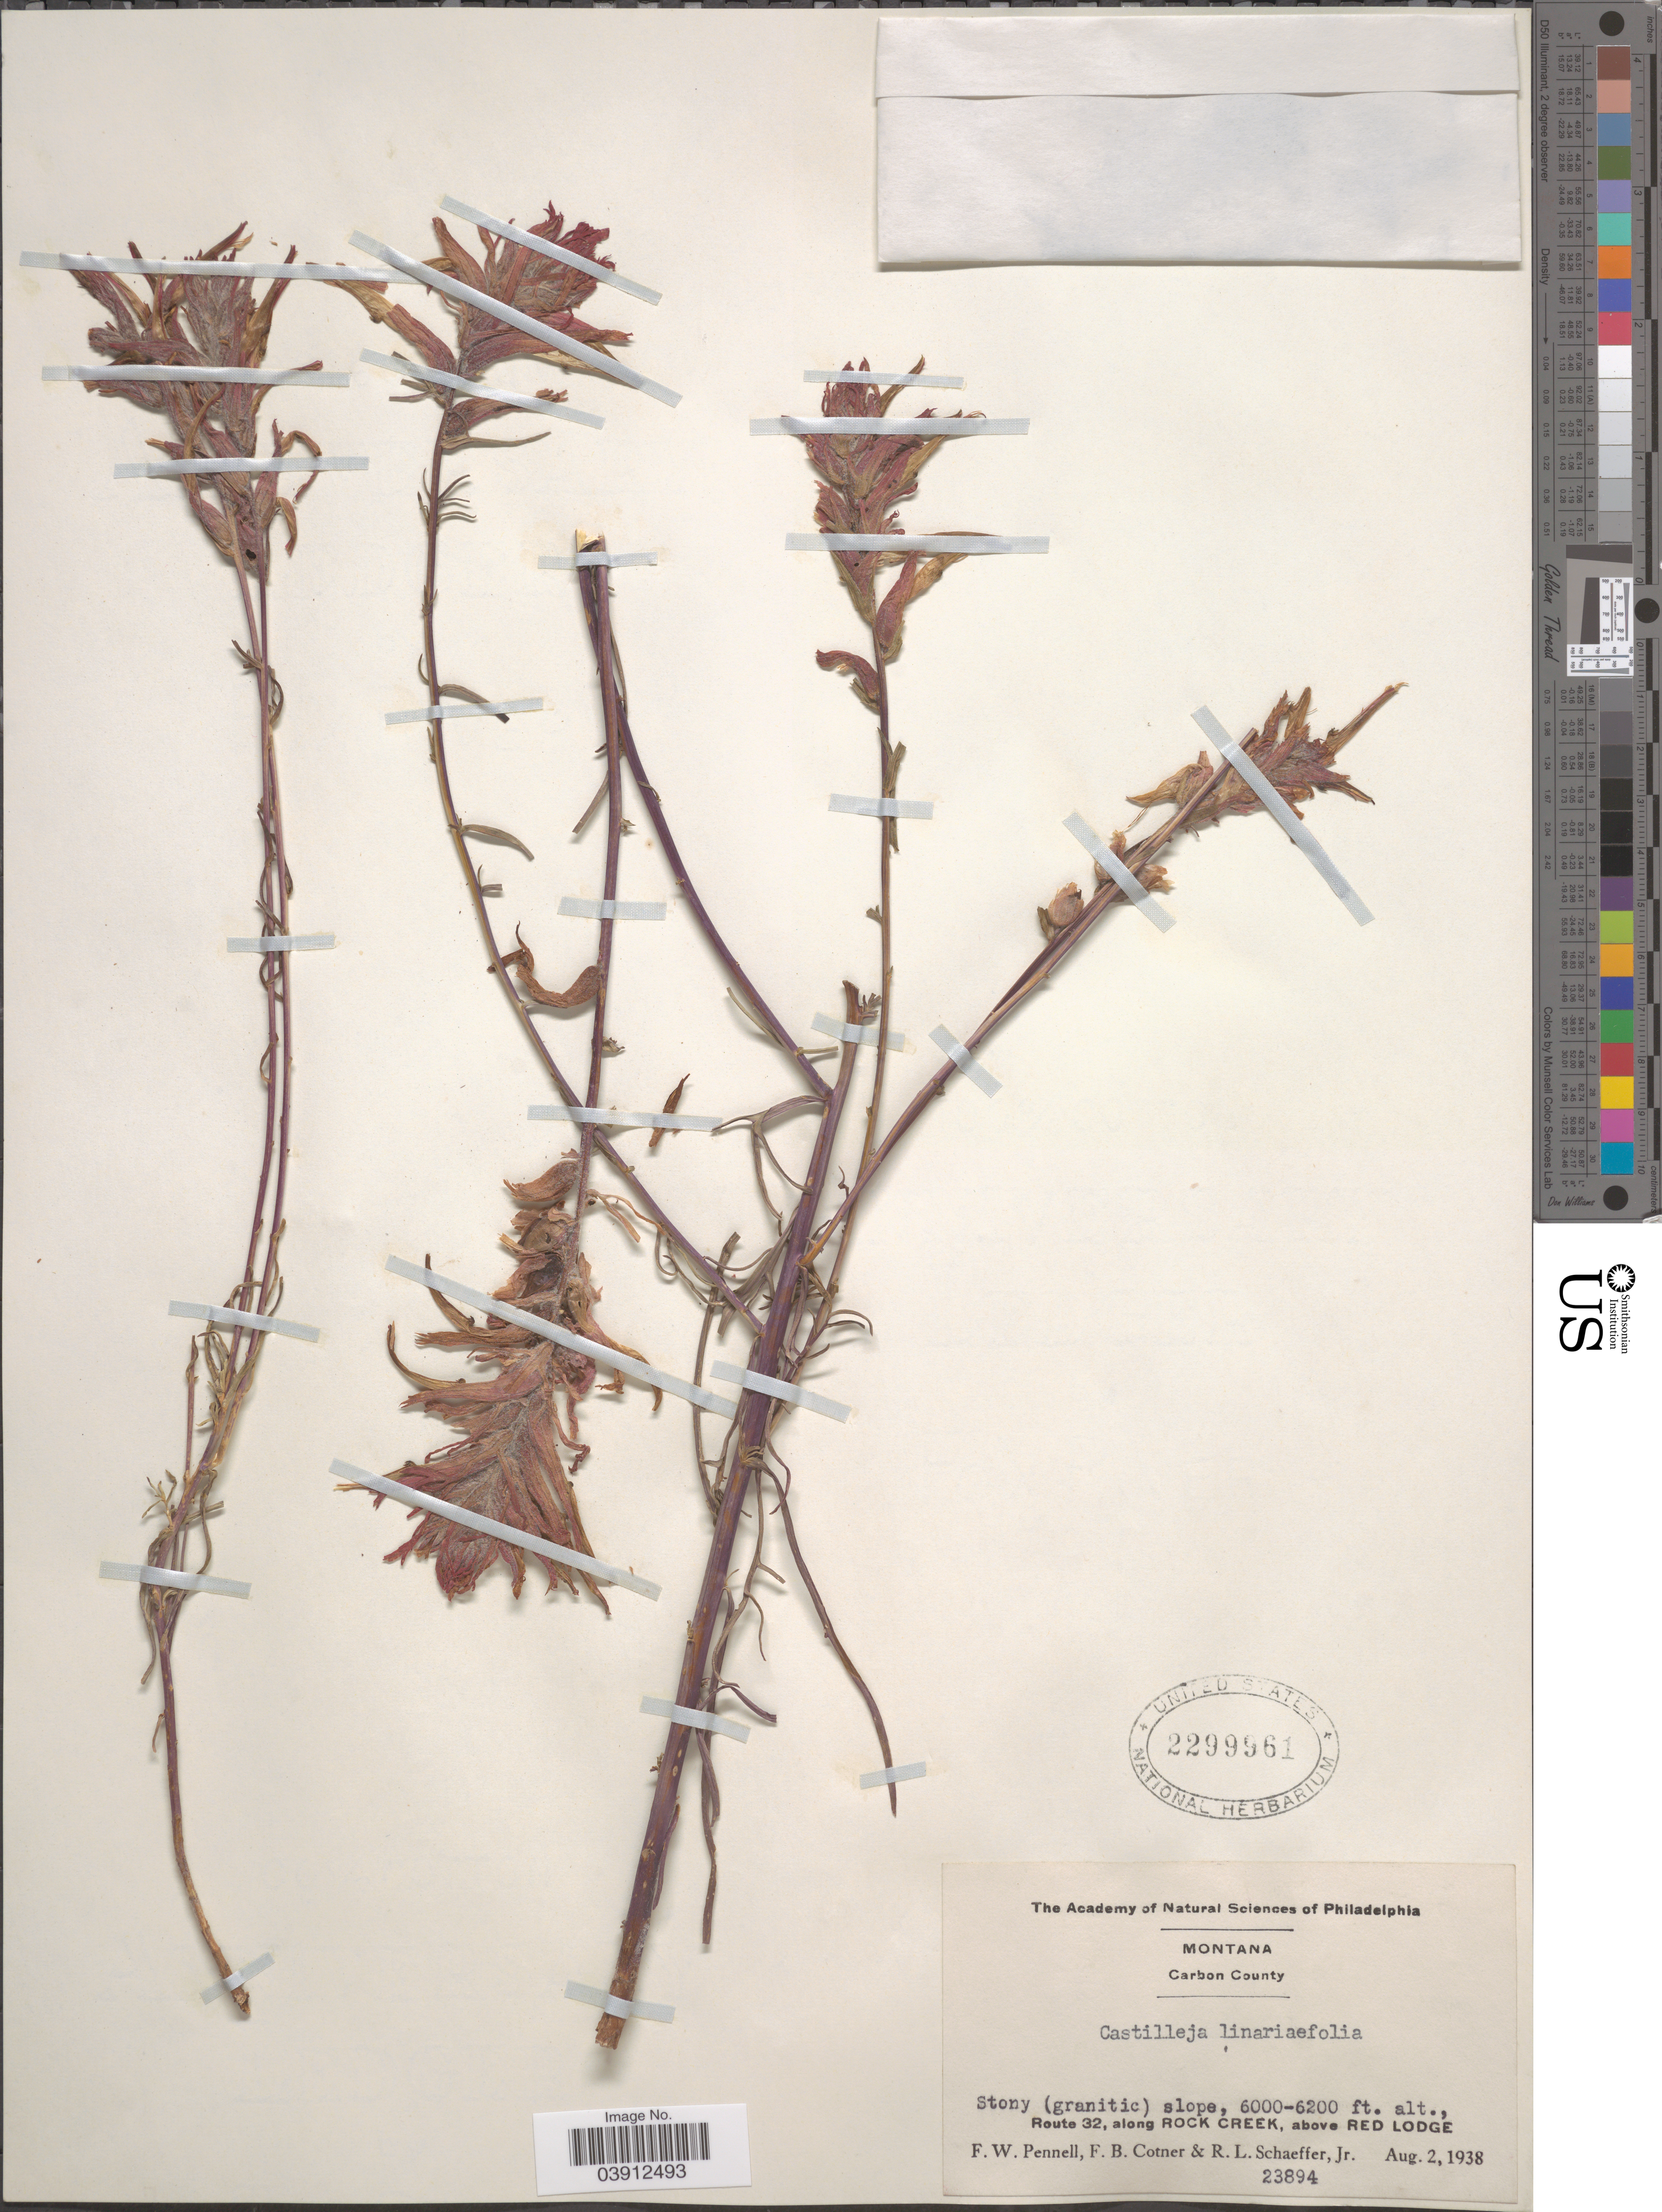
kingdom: Plantae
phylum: Tracheophyta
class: Magnoliopsida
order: Lamiales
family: Orobanchaceae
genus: Castilleja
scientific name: Castilleja linariifolia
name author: Benth.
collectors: F. W. Pennell, F. Cotner & R. L. Schaeffer Jr.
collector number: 23894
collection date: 1938-08-02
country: United States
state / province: Montana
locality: Carbon County. Stony (granitic) slope, Route 32, along Rock Creek, above Red Lodge.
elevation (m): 1829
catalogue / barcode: US 2299961